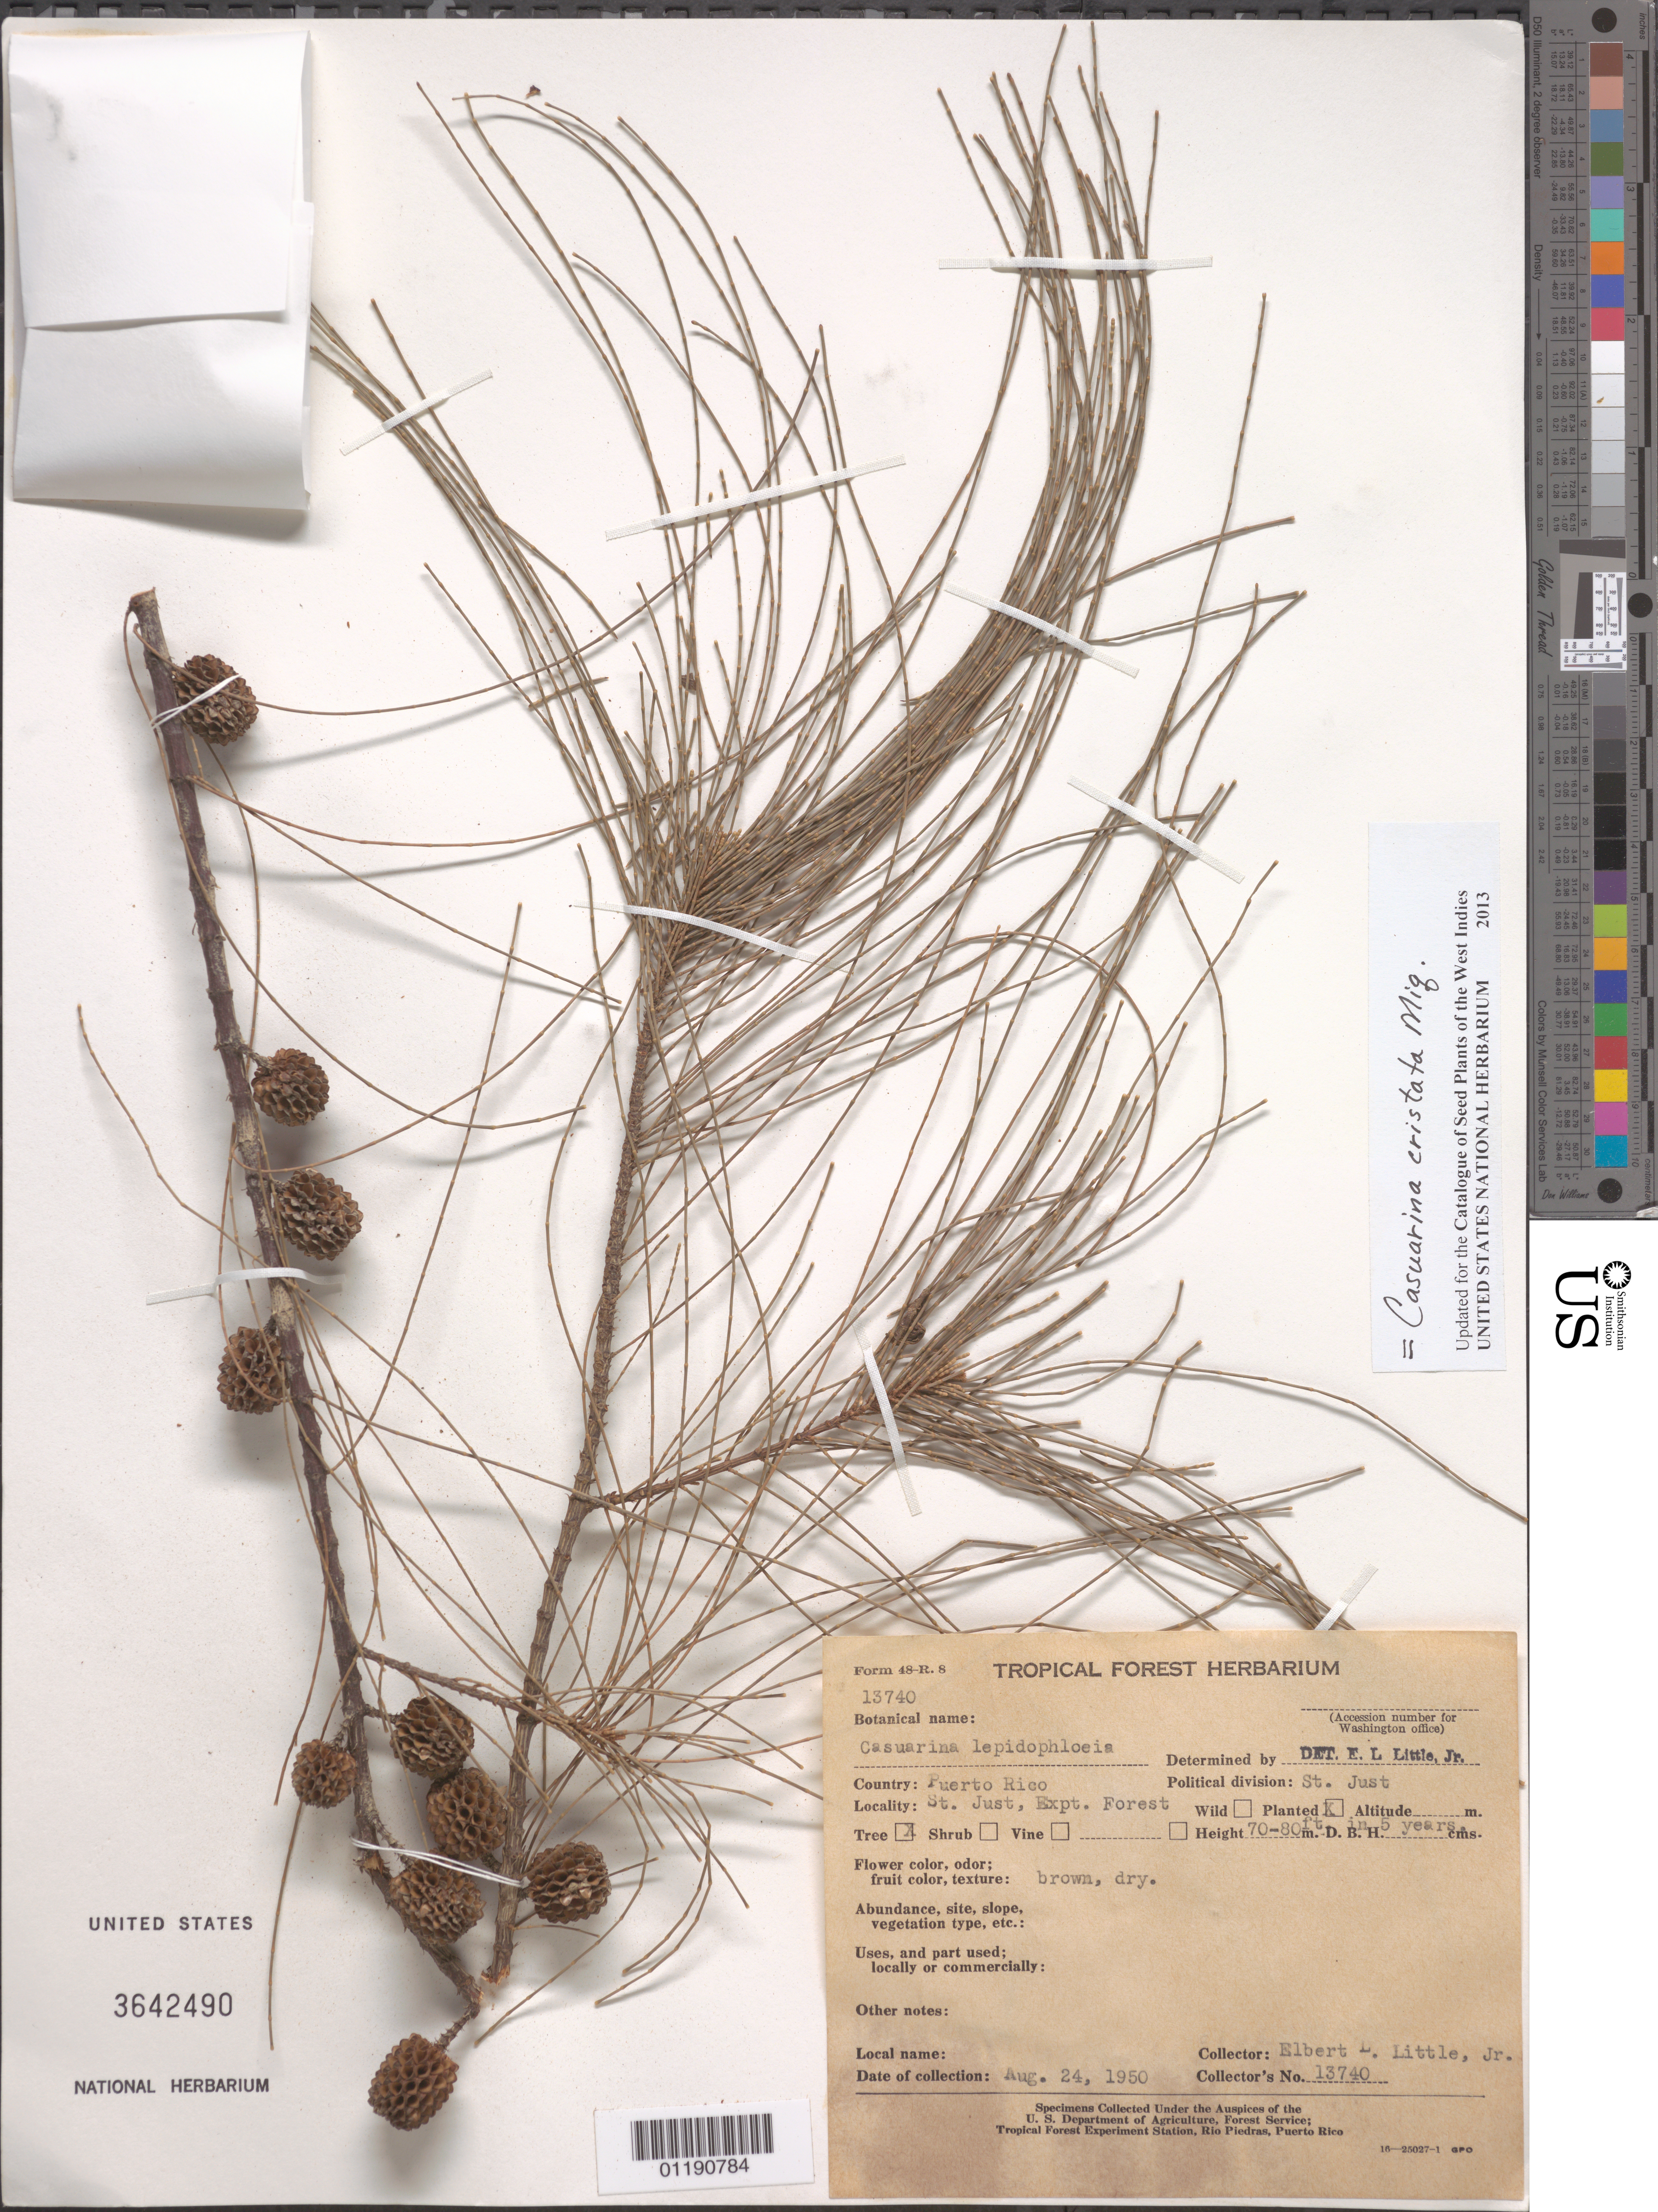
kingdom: Plantae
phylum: Tracheophyta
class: Magnoliopsida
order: Fagales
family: Casuarinaceae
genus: Casuarina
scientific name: Casuarina cristata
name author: Miq.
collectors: E. L. Little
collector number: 13740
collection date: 1950-08-24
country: Puerto Rico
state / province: St. Just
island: Puerto Rico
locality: St. Just, Expt. Forest.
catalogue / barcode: US 3642490